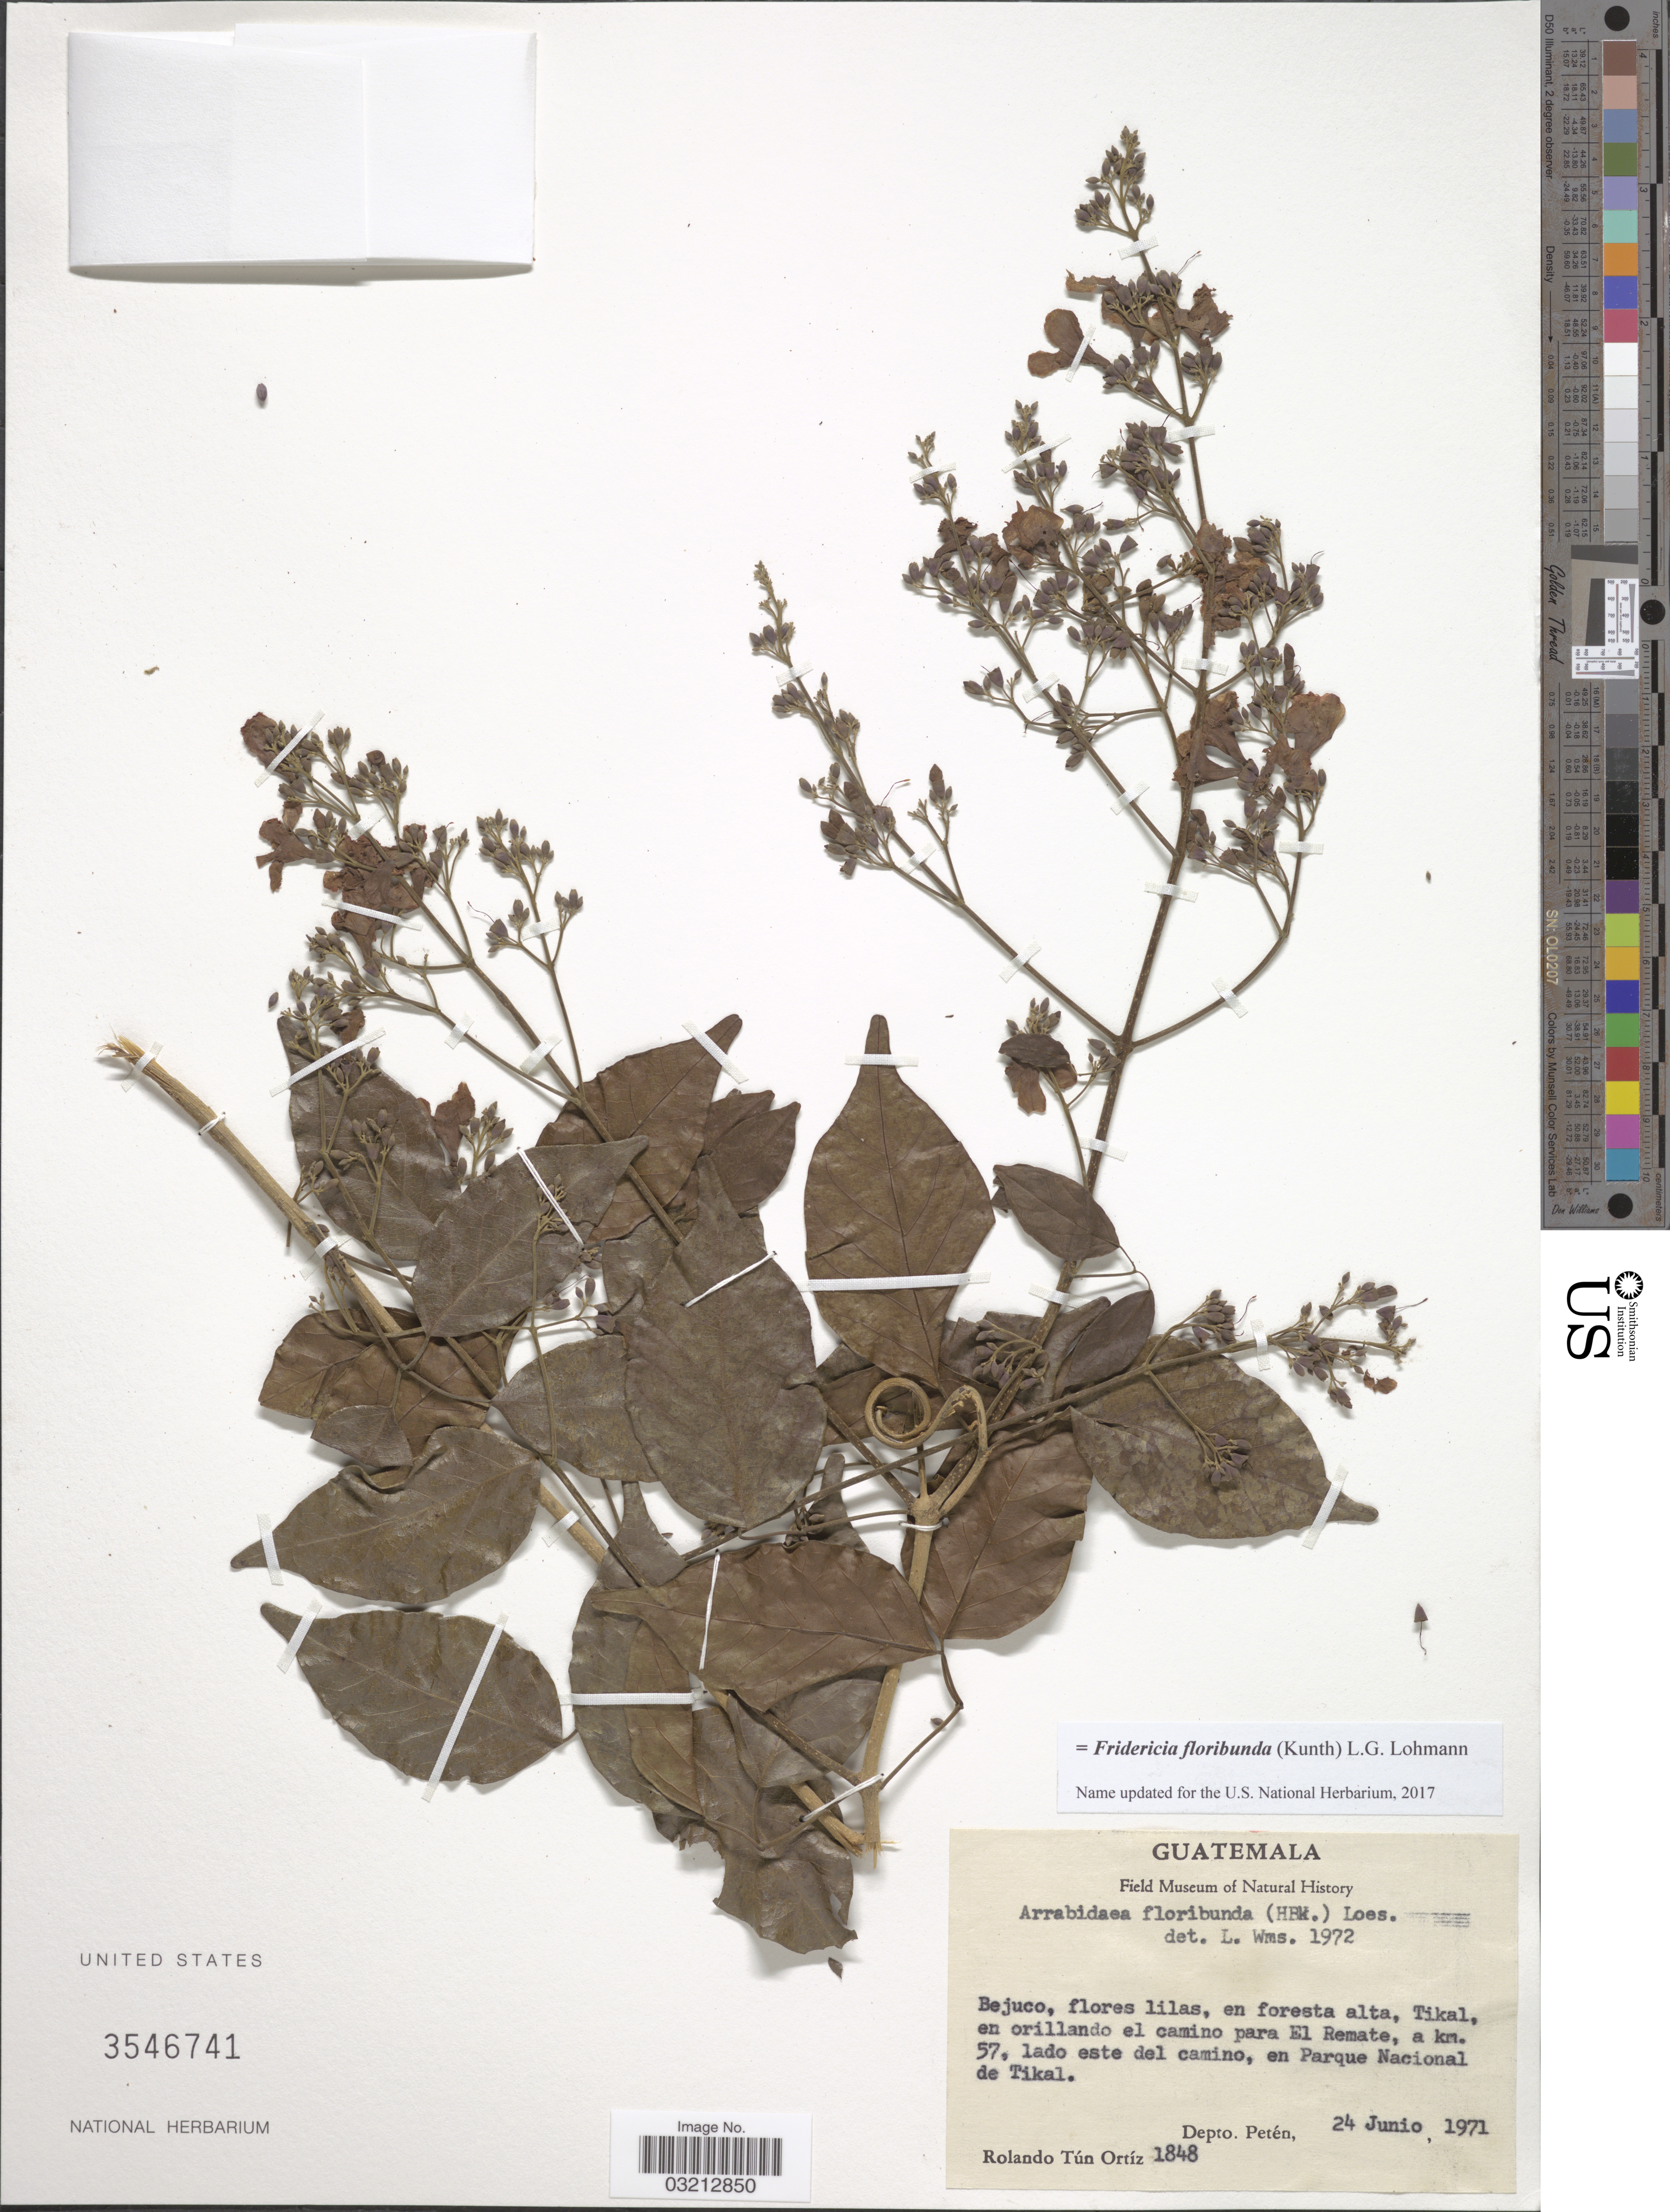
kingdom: Plantae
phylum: Tracheophyta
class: Magnoliopsida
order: Lamiales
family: Bignoniaceae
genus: Fridericia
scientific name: Fridericia floribunda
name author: (Kunth) L.G. Lohmann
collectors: R. Ortiz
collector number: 1848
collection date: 1971-06-24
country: Guatemala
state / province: El Petén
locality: Tikal, en orillando el camino para El Remate, a km. 57, lado este del camino, en Parque Nacional de Tikal. Depto. Petén.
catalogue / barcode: US 3546741